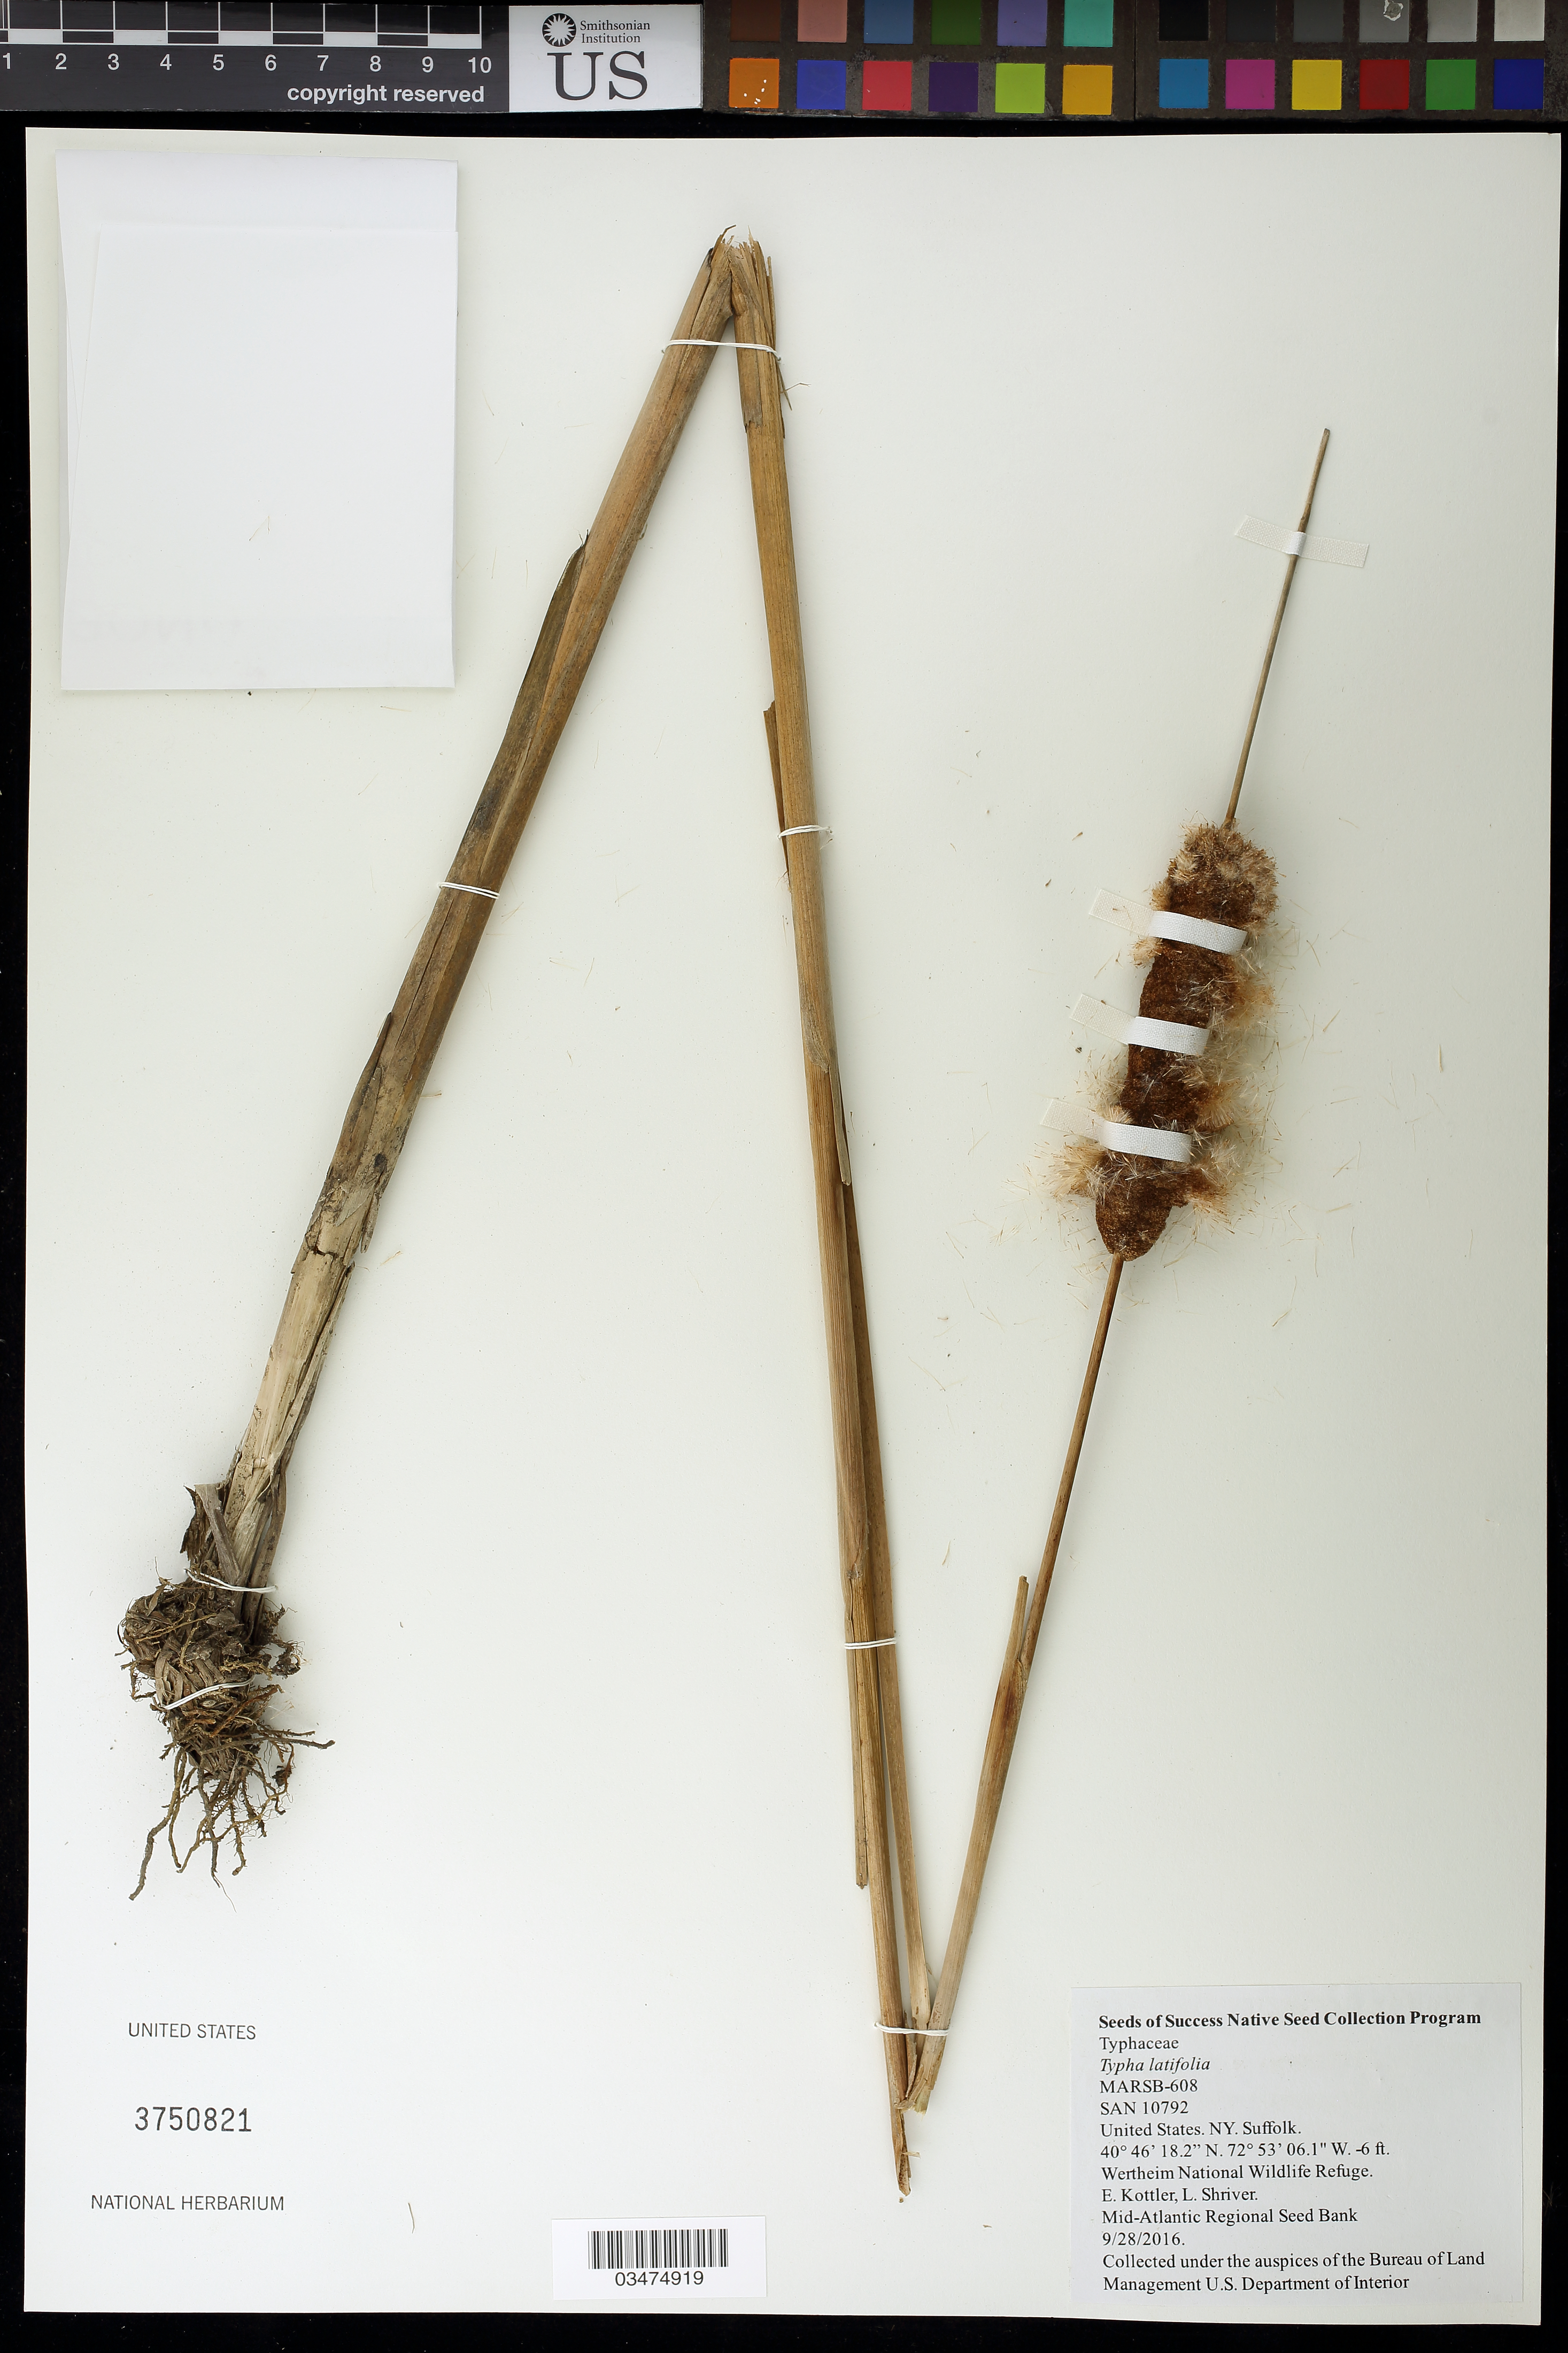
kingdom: Plantae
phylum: Tracheophyta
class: Liliopsida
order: Poales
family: Typhaceae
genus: Typha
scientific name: Typha latifolia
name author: L.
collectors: E. Kottler & L. Shriver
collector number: MARSB-608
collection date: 2016-09-28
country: United States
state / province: New York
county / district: Suffolk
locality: Wertheim National Wildlife Refuge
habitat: Tidal high salt marsh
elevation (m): -2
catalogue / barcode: US 3750821